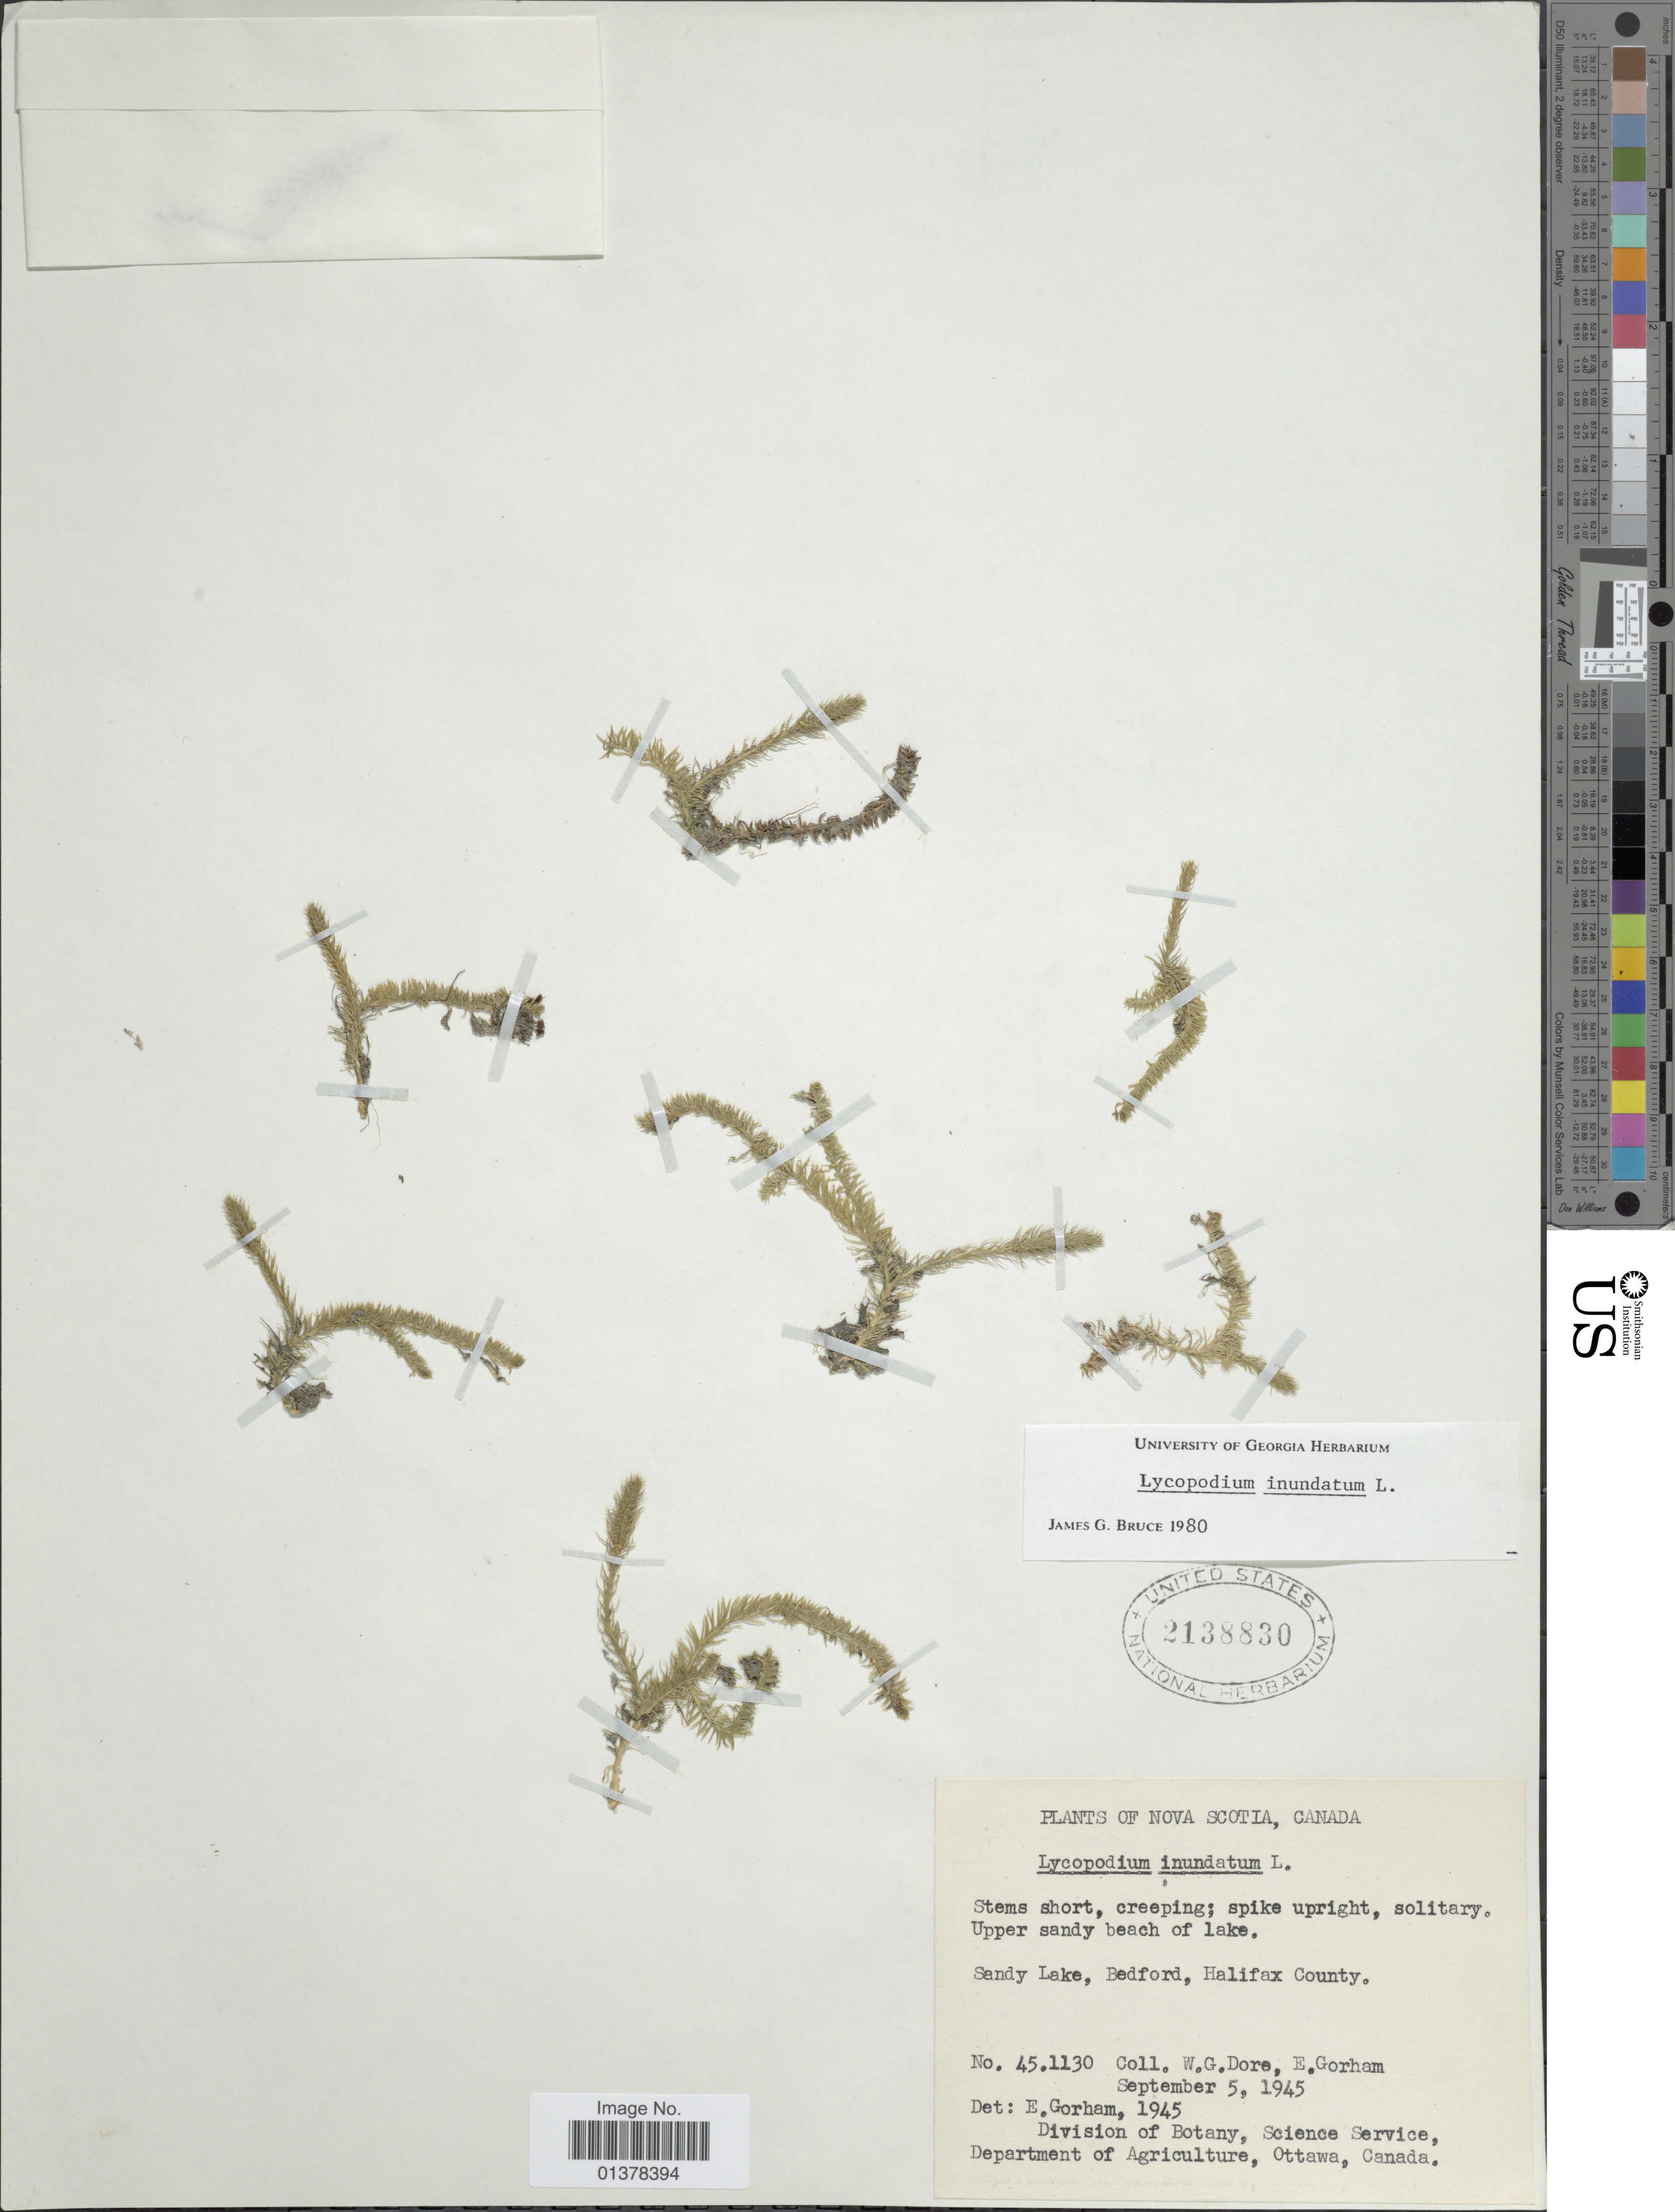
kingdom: Plantae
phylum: Tracheophyta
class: Lycopodiopsida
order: Lycopodiales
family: Lycopodiaceae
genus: Lycopodiella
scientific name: Lycopodiella inundata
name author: (L.) Holub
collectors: W. Dore & E. Gorham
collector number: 451130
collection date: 1945-09-05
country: Canada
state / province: Nova Scotia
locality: Upper sandy beach of Lake, Sandy lake, Bedford, Halifax County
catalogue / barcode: US 2138830